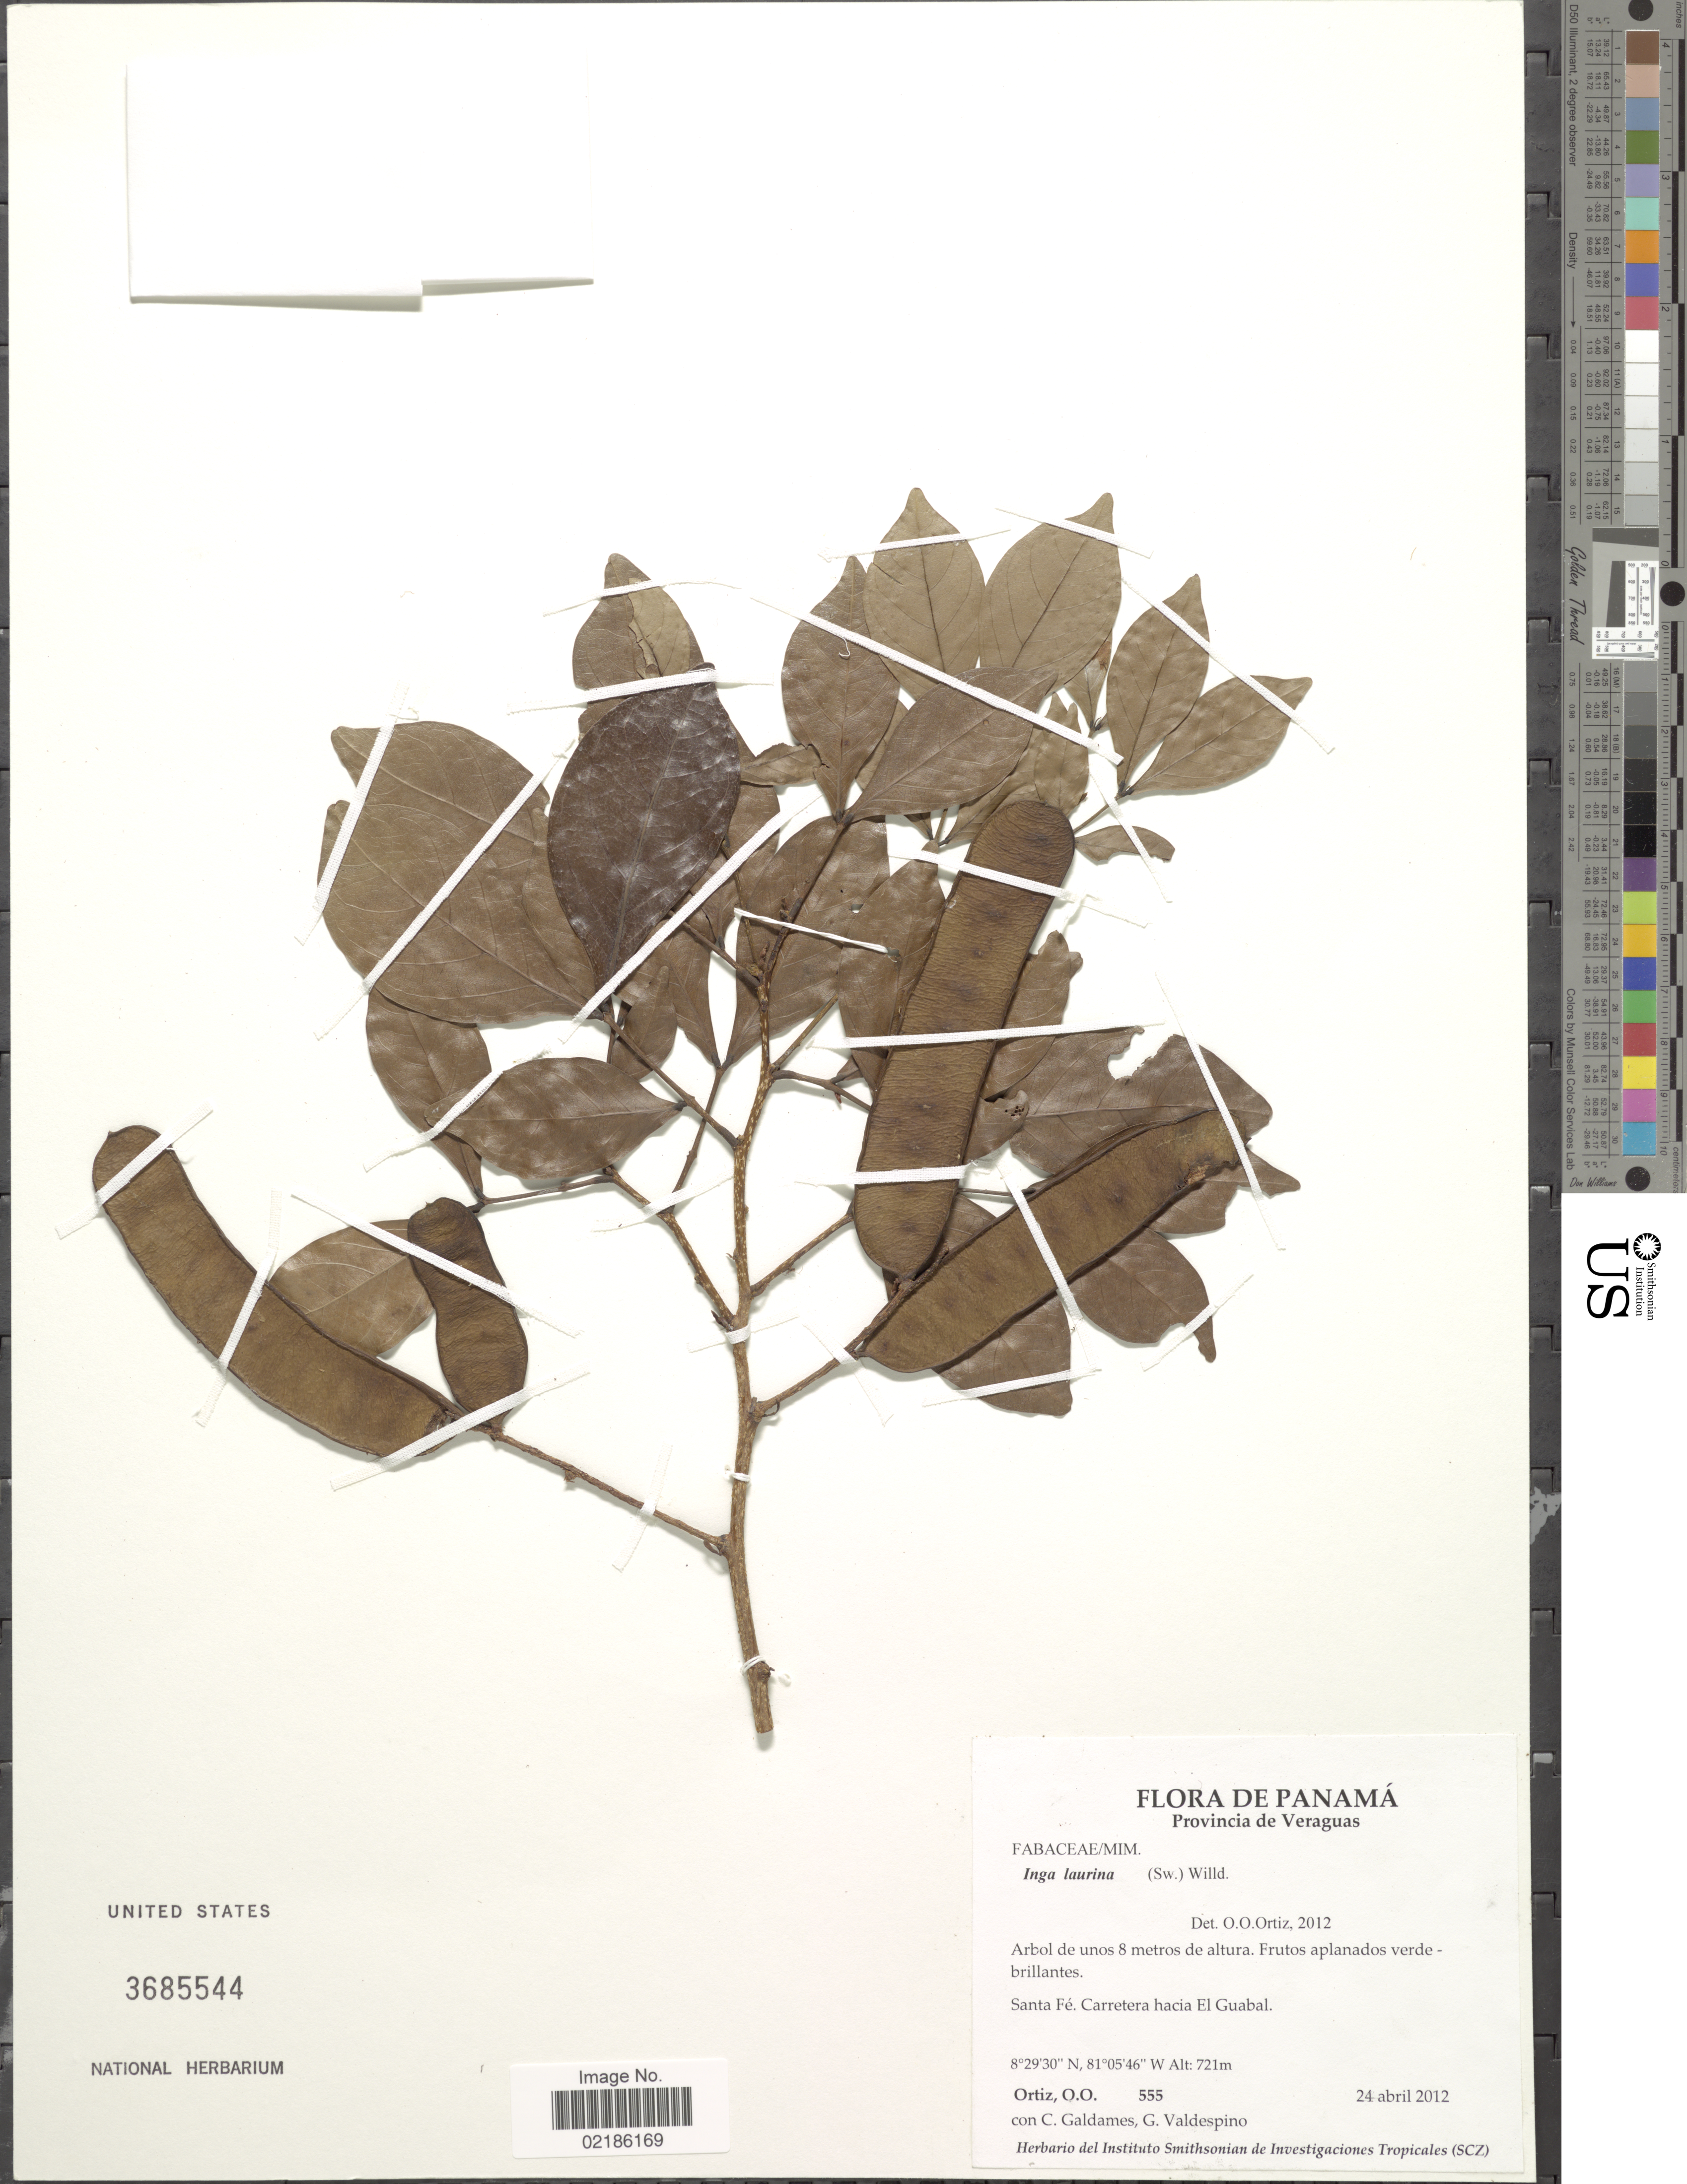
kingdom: Plantae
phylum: Tracheophyta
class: Magnoliopsida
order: Fabales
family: Fabaceae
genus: Inga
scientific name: Inga laurina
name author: (Sw.) Willd.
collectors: O. O. Ortiz, C. Galdames & G. Valdespino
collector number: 555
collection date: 2012-04-24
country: Panama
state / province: Veraguas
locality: Santa Fe. Carretera hacia El Guabal.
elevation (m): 721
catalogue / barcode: US 3685544